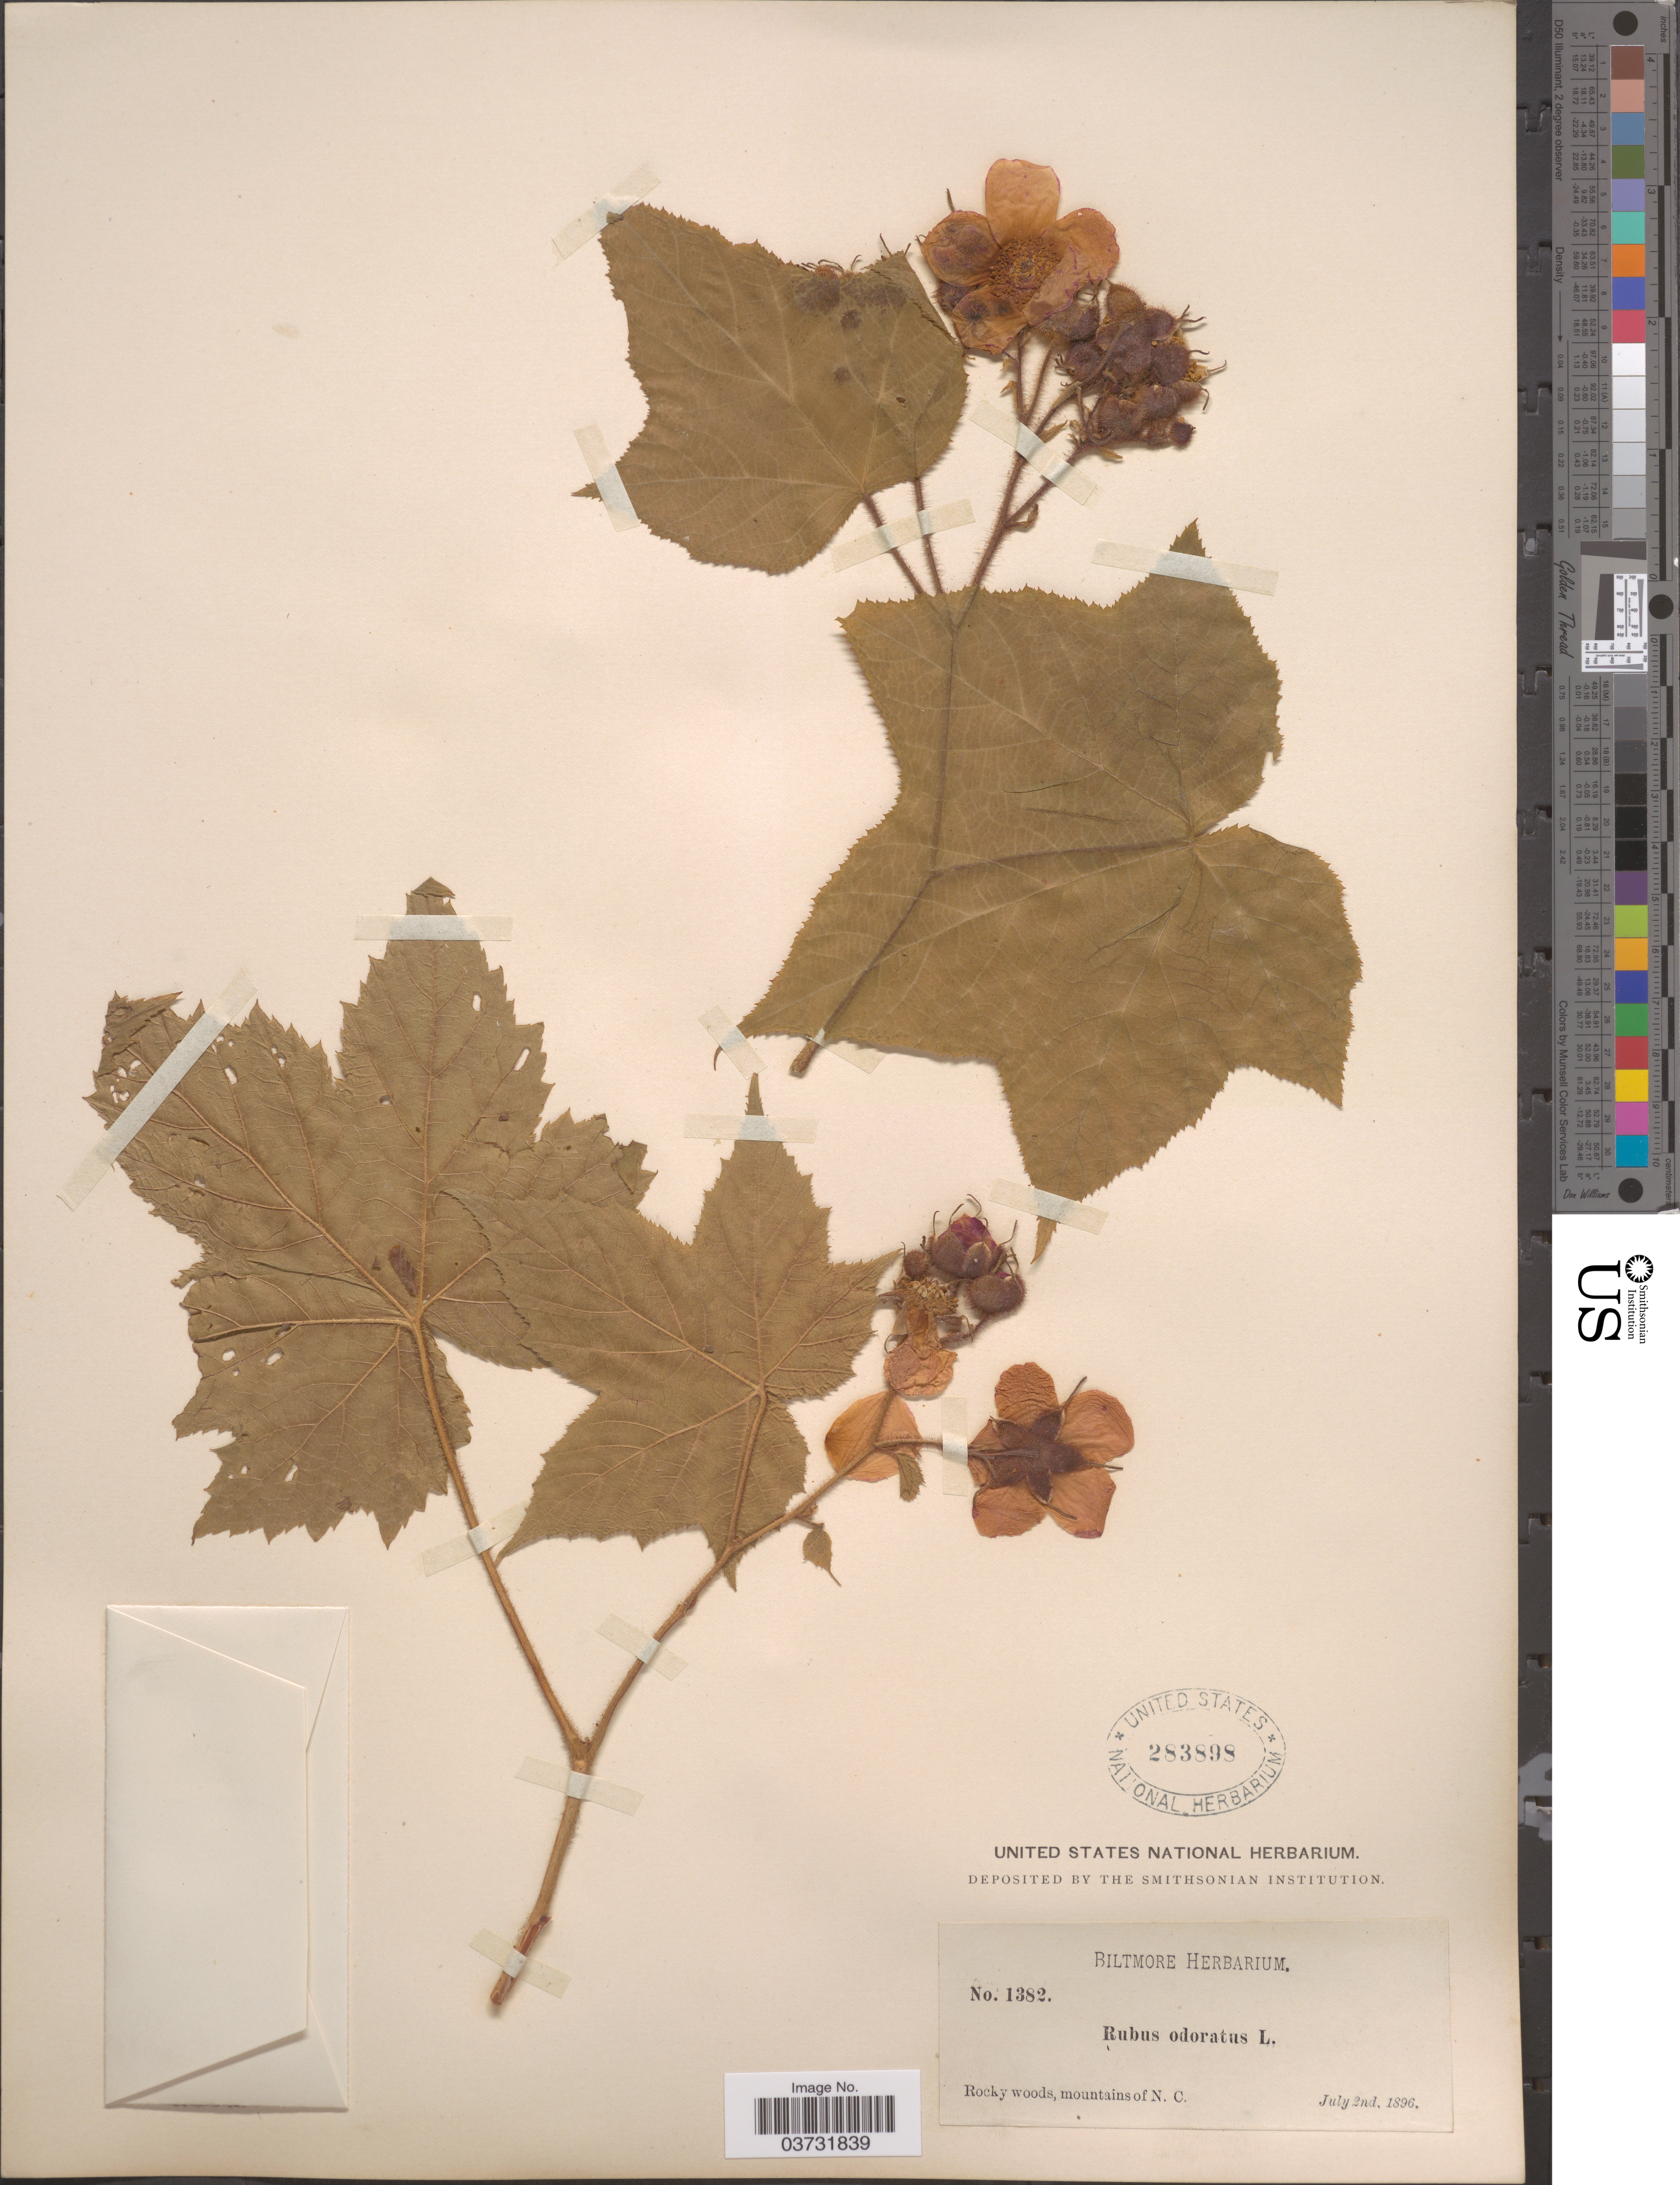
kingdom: Plantae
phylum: Tracheophyta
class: Magnoliopsida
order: Rosales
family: Rosaceae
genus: Rubus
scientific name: Rubus odoratus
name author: L.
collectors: ex herb. Biltmore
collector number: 1382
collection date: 1896-07-02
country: United States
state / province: North Carolina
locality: Rocky woods, mountains of N. C.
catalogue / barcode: US 283898